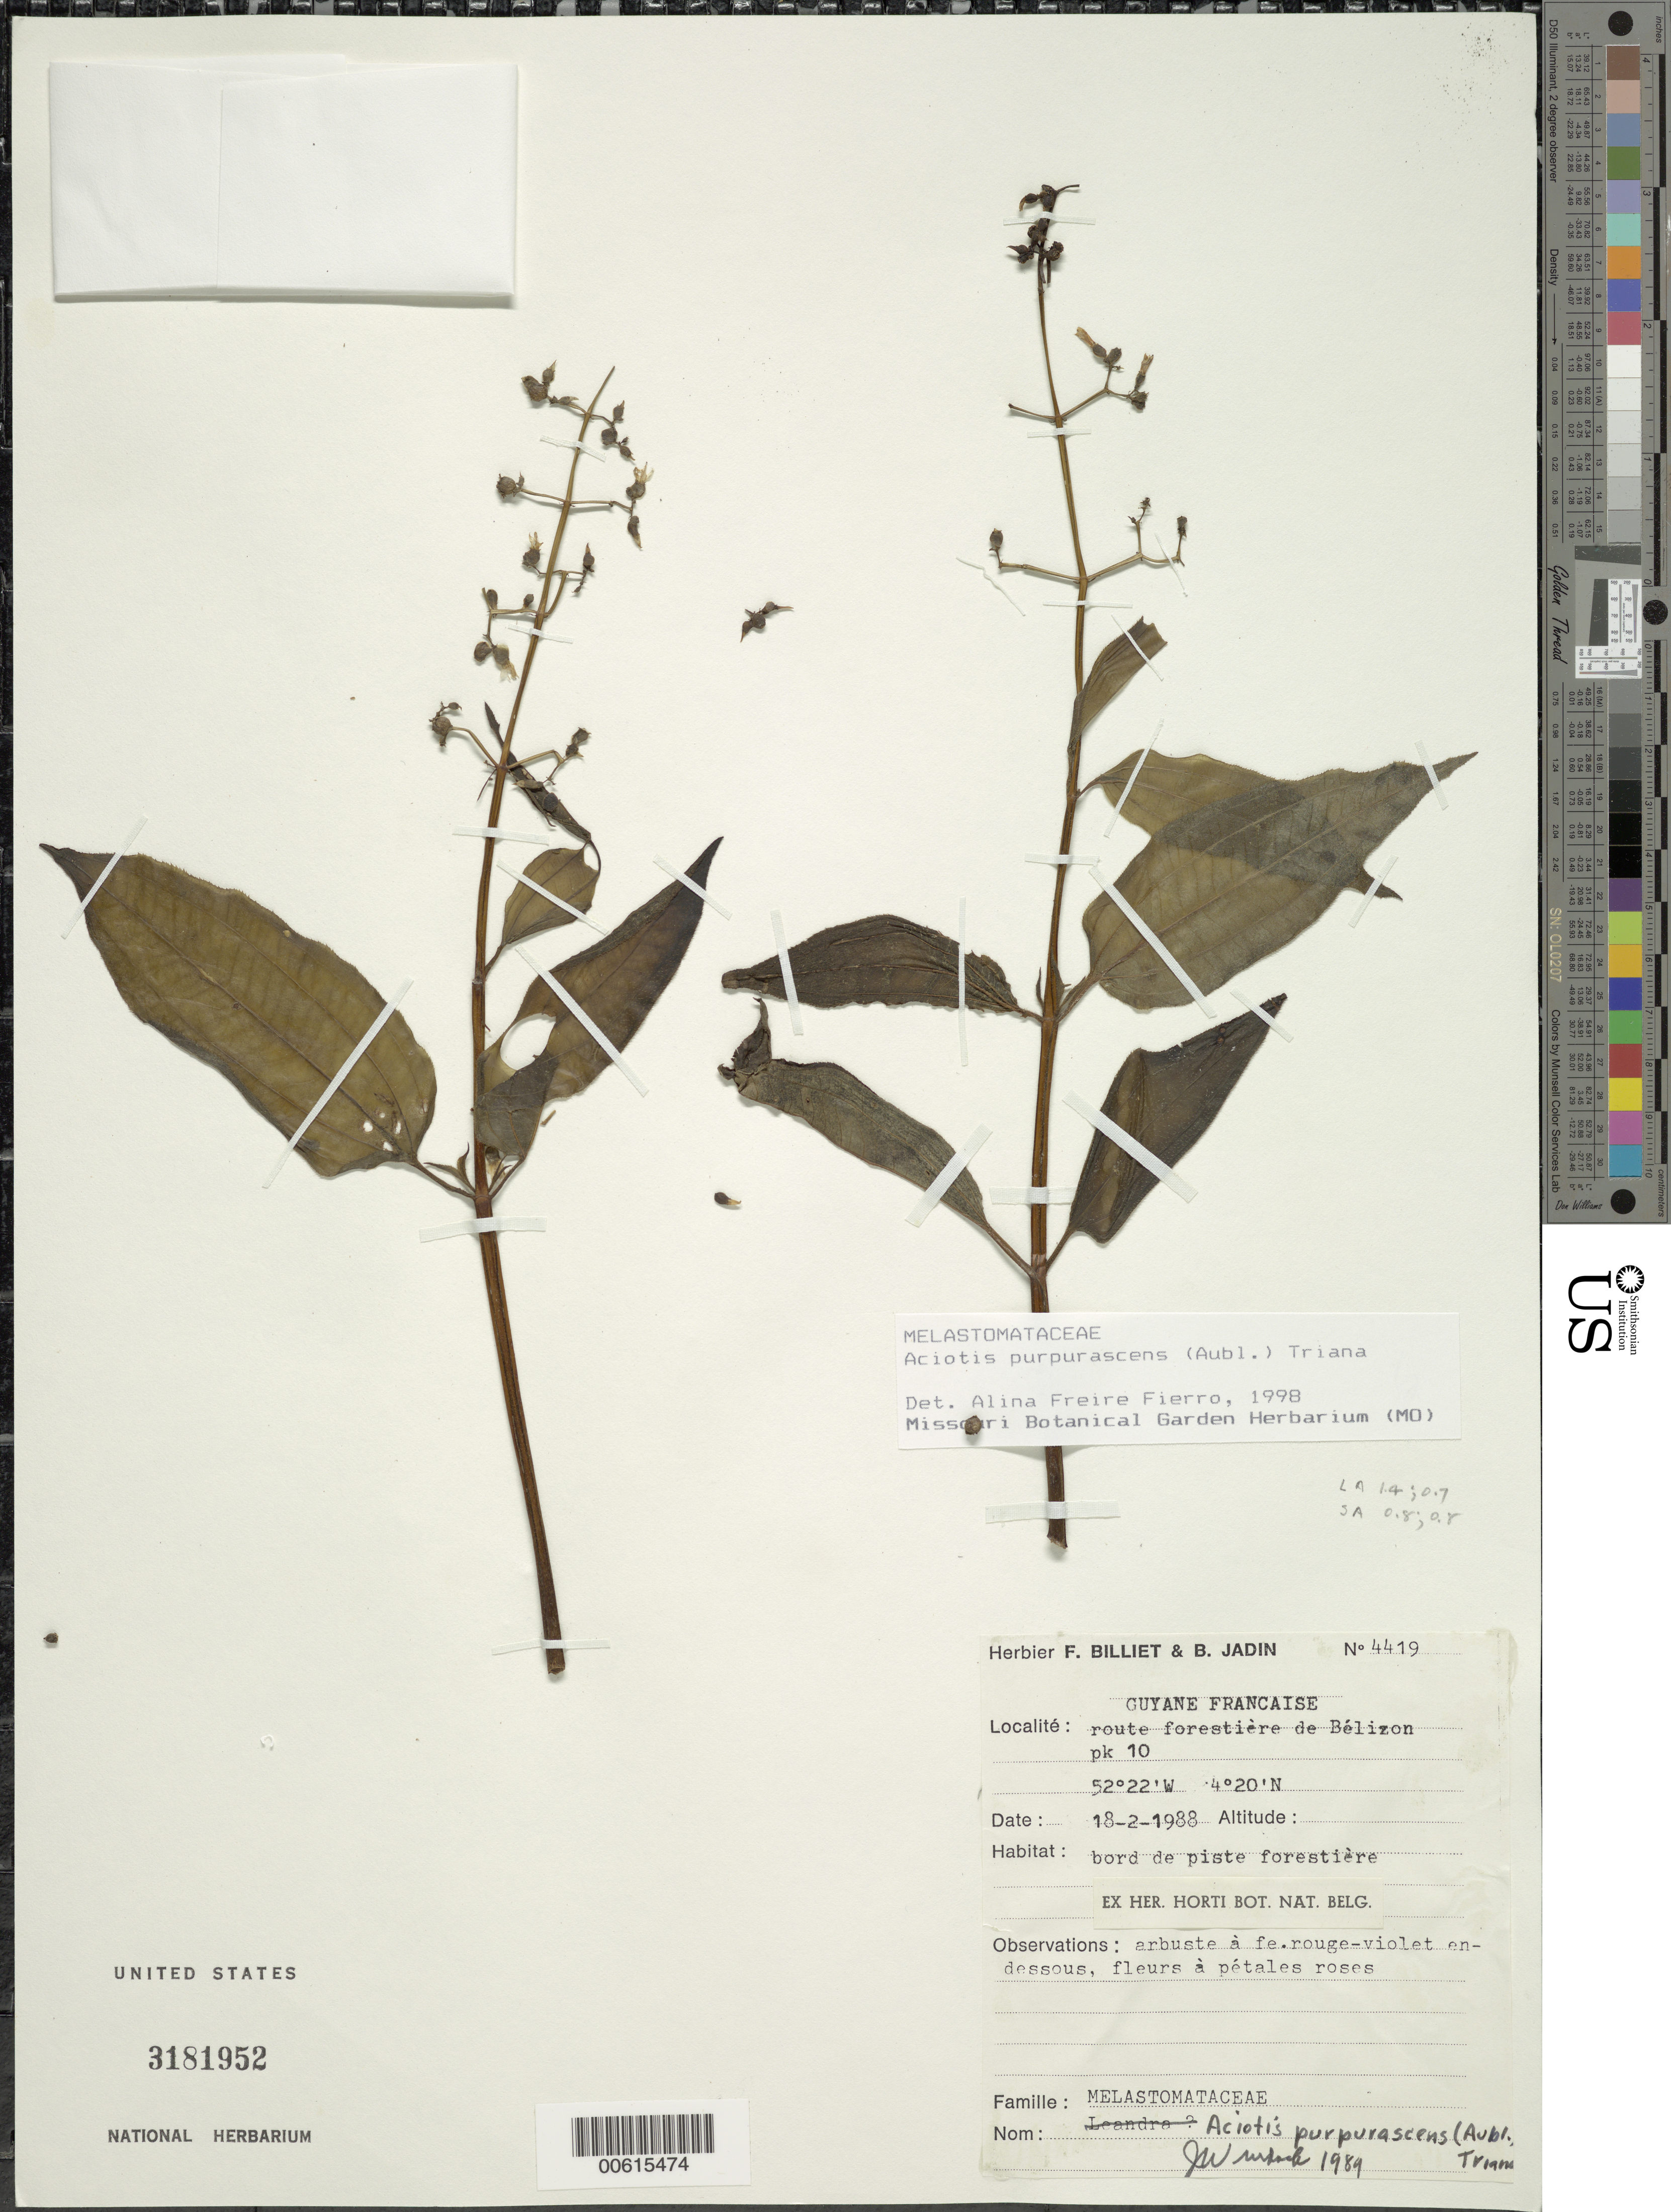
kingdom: Plantae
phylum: Tracheophyta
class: Magnoliopsida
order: Myrtales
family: Melastomataceae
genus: Aciotis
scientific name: Aciotis purpurascens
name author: (Aubl.) Triana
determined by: Freire-Fierro, A.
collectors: F. Billiet & B. Jadin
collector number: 4419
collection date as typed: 18-Feb-88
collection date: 1988-02-18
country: French Guiana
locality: Route de Bélizon, pk 10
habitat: Bord de piste forestiere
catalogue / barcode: US 3181952